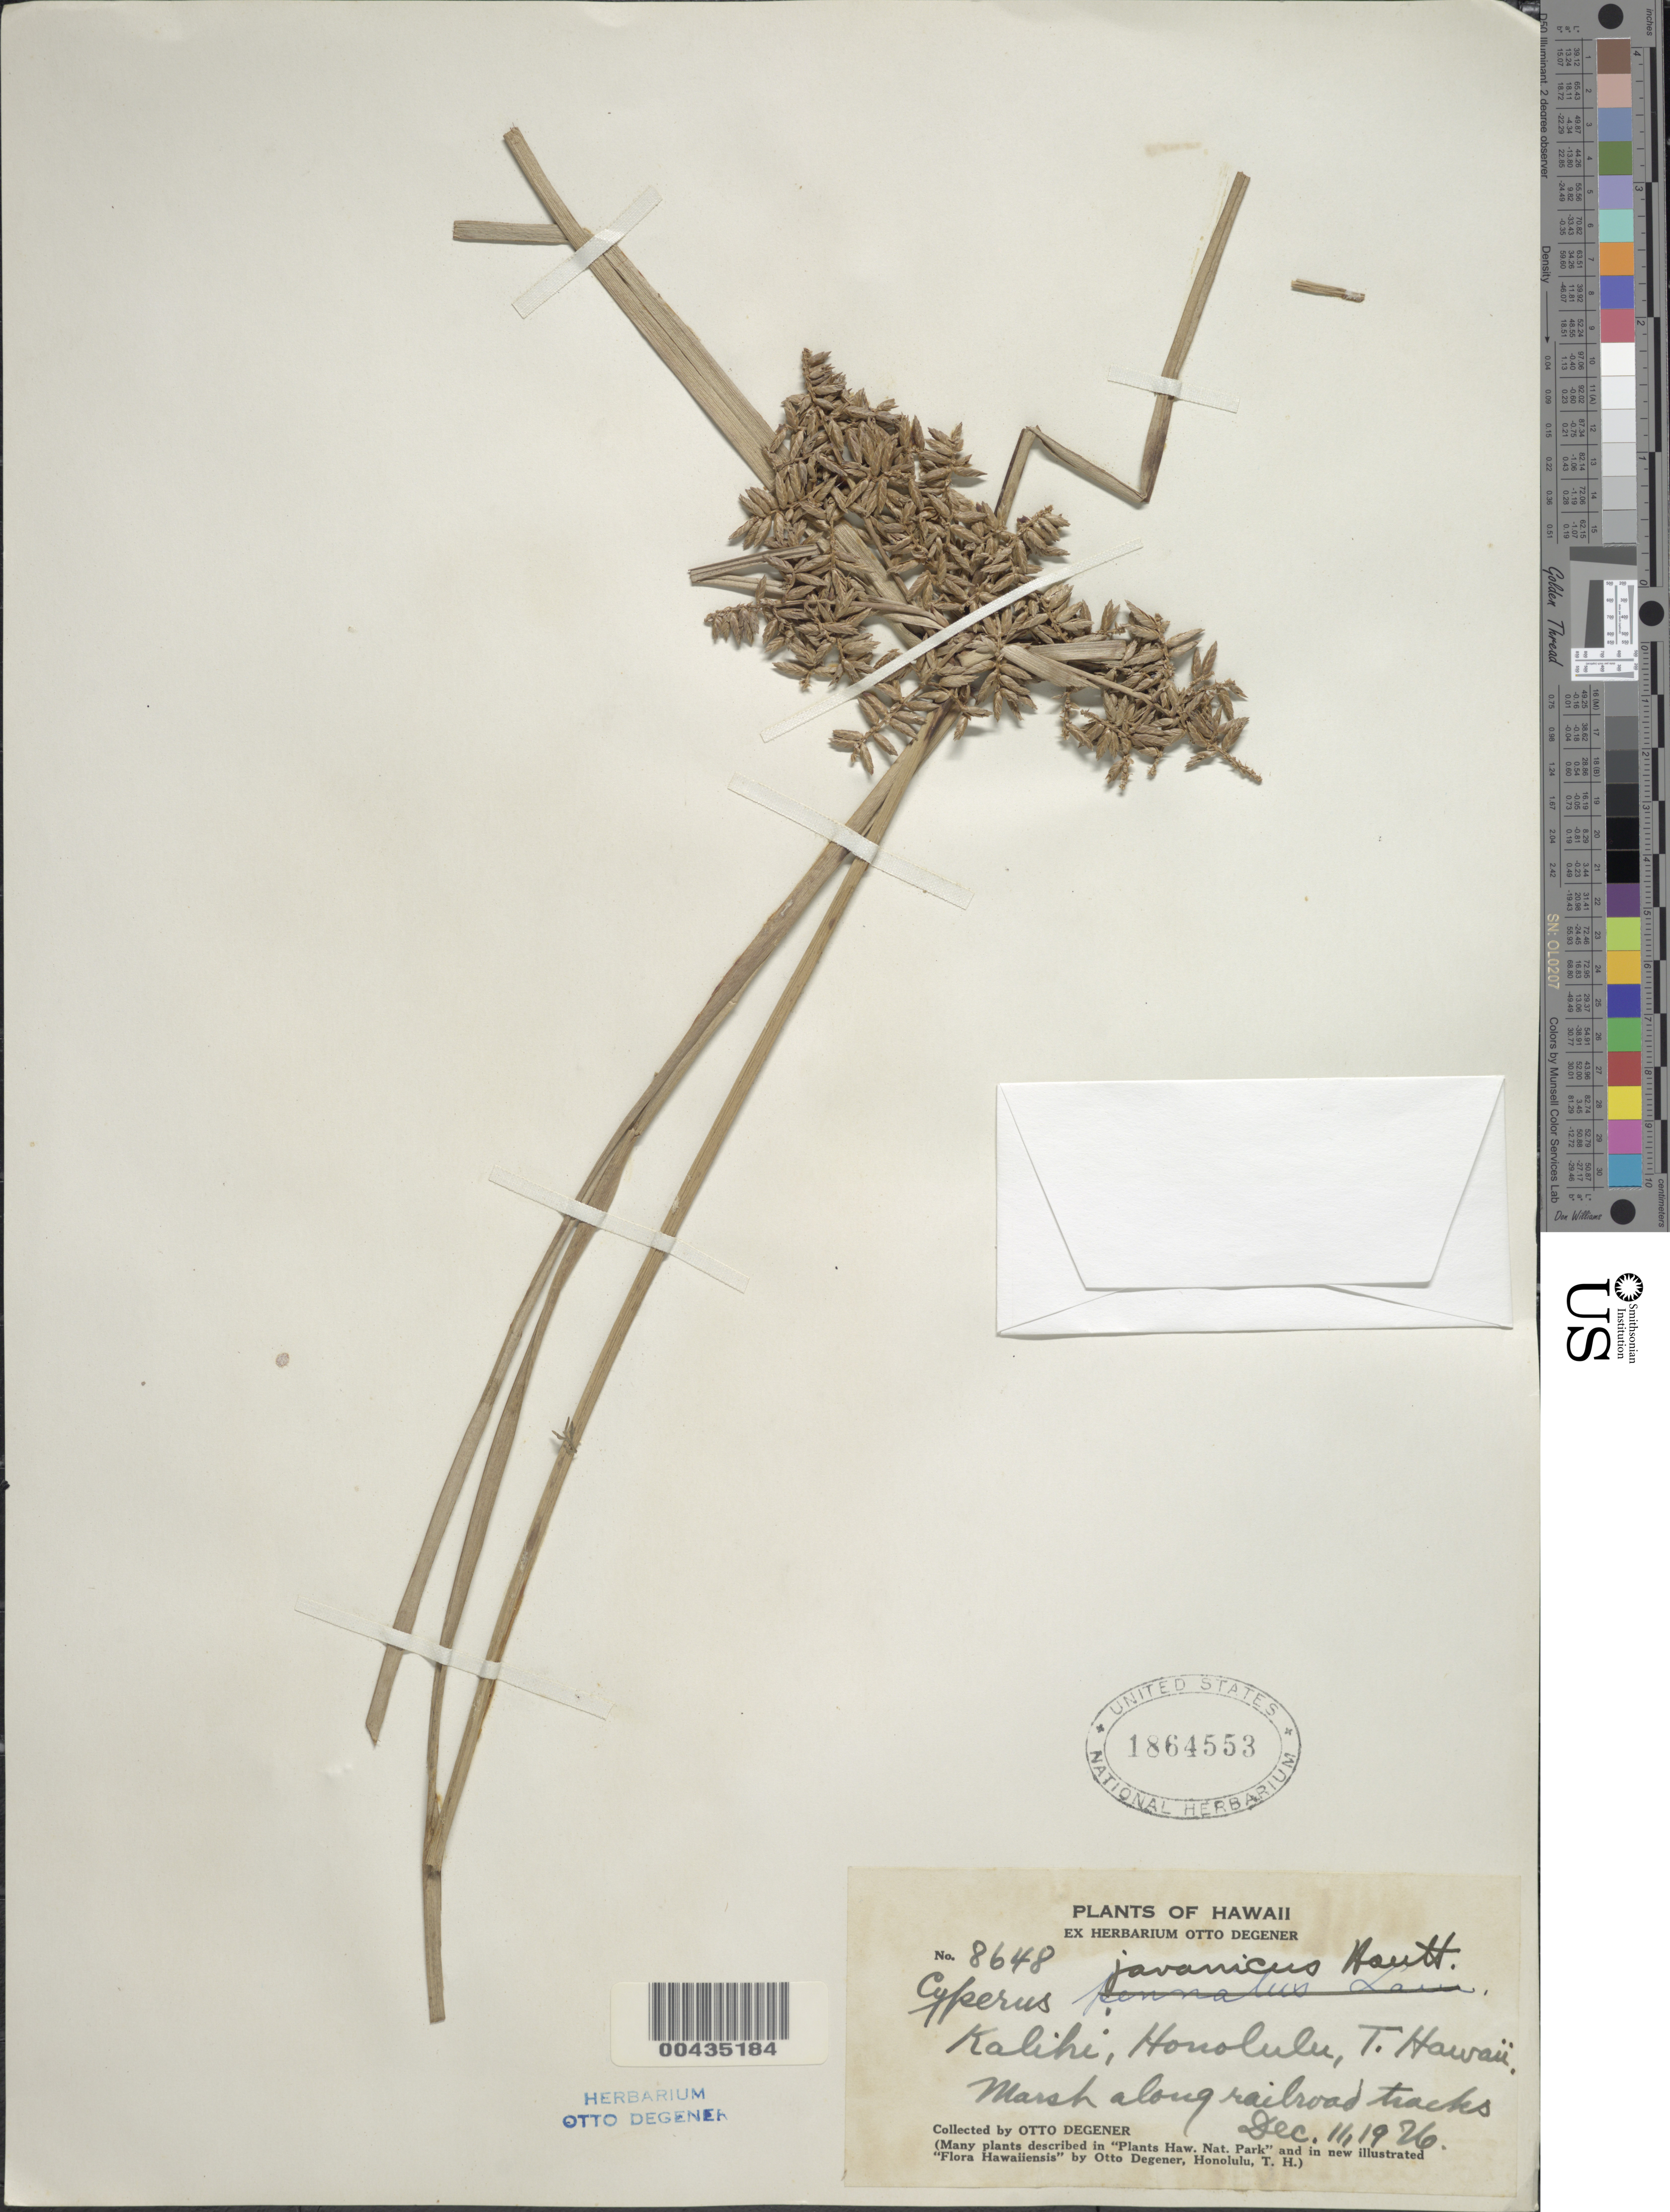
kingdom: Plantae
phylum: Tracheophyta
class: Liliopsida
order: Poales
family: Cyperaceae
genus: Cyperus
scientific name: Cyperus javanicus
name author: Houtt.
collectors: O. Degener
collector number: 8648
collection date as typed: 11 Dec 1926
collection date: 1926-12-11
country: United States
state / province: Hawaii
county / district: Honolulu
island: Oahu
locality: Kalihi, Honolulu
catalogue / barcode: US 1864553